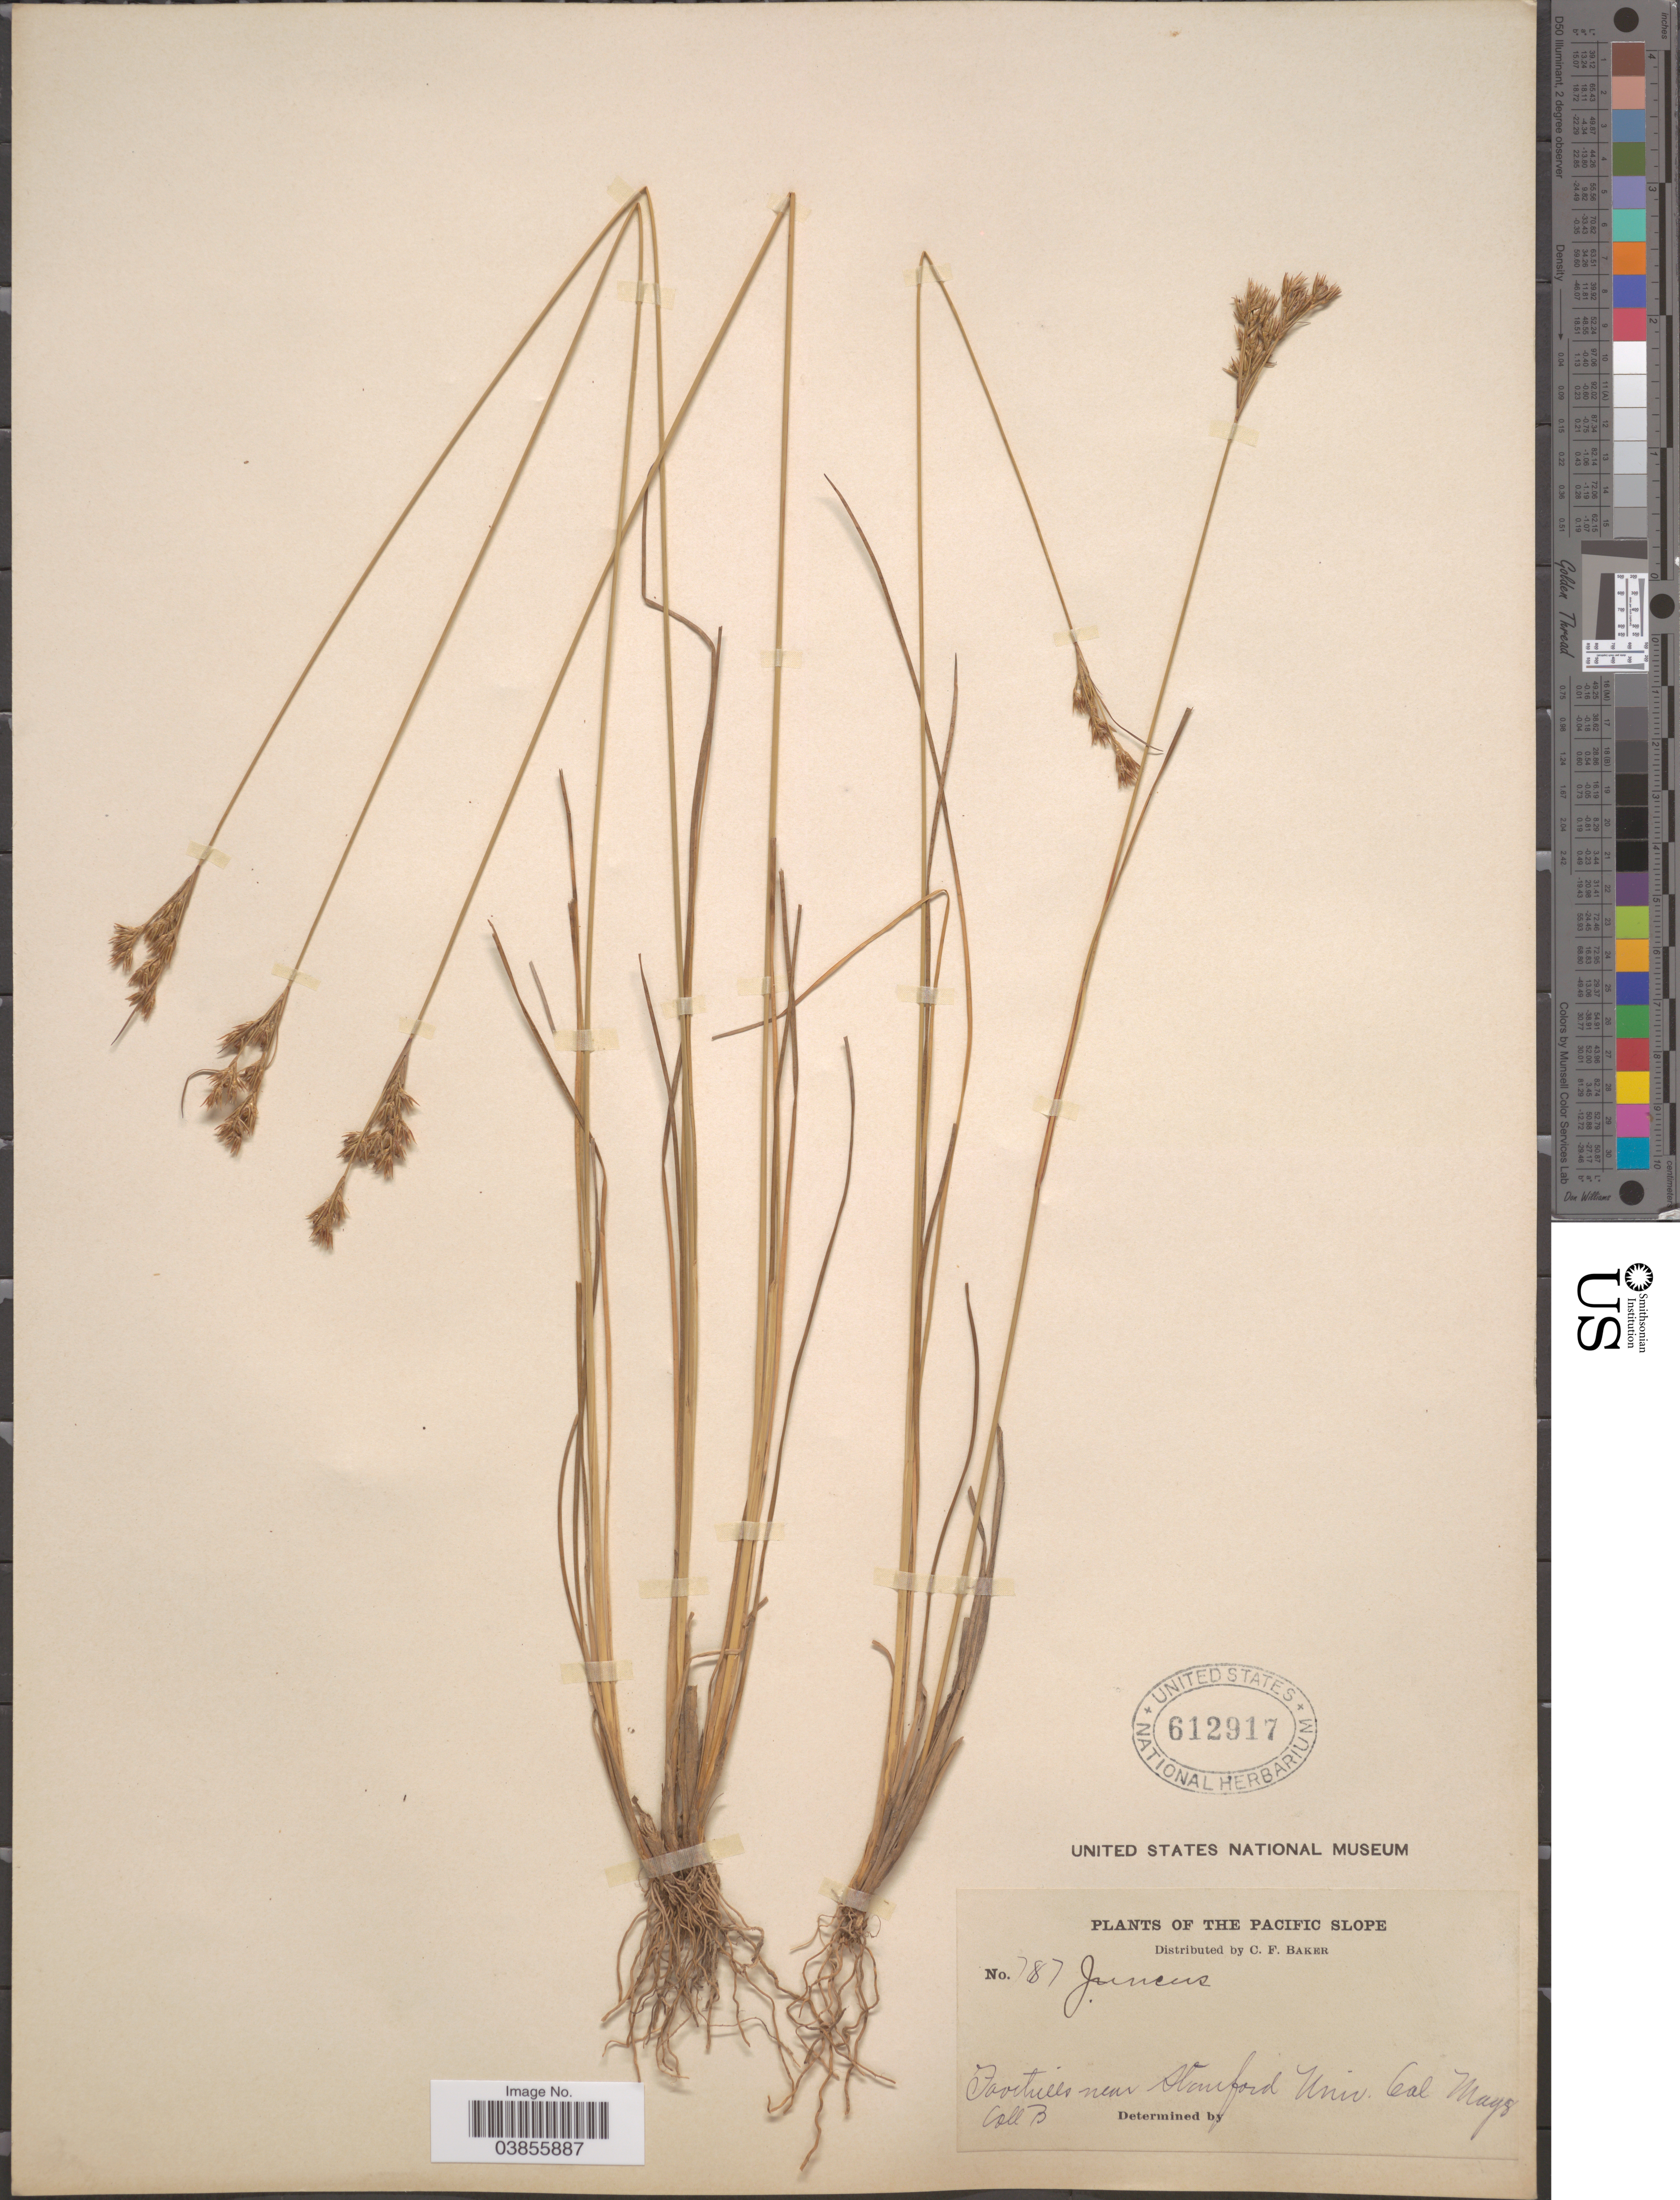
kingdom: Plantae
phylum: Tracheophyta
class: Liliopsida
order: Poales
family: Juncaceae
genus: Juncus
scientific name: Juncus occidentalis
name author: (Coville) Wiegand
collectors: C. F. Baker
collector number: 787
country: United States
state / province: California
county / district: Santa Clara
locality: The Pacific Slope. Foothills near Stanford Univ.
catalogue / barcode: US 612917